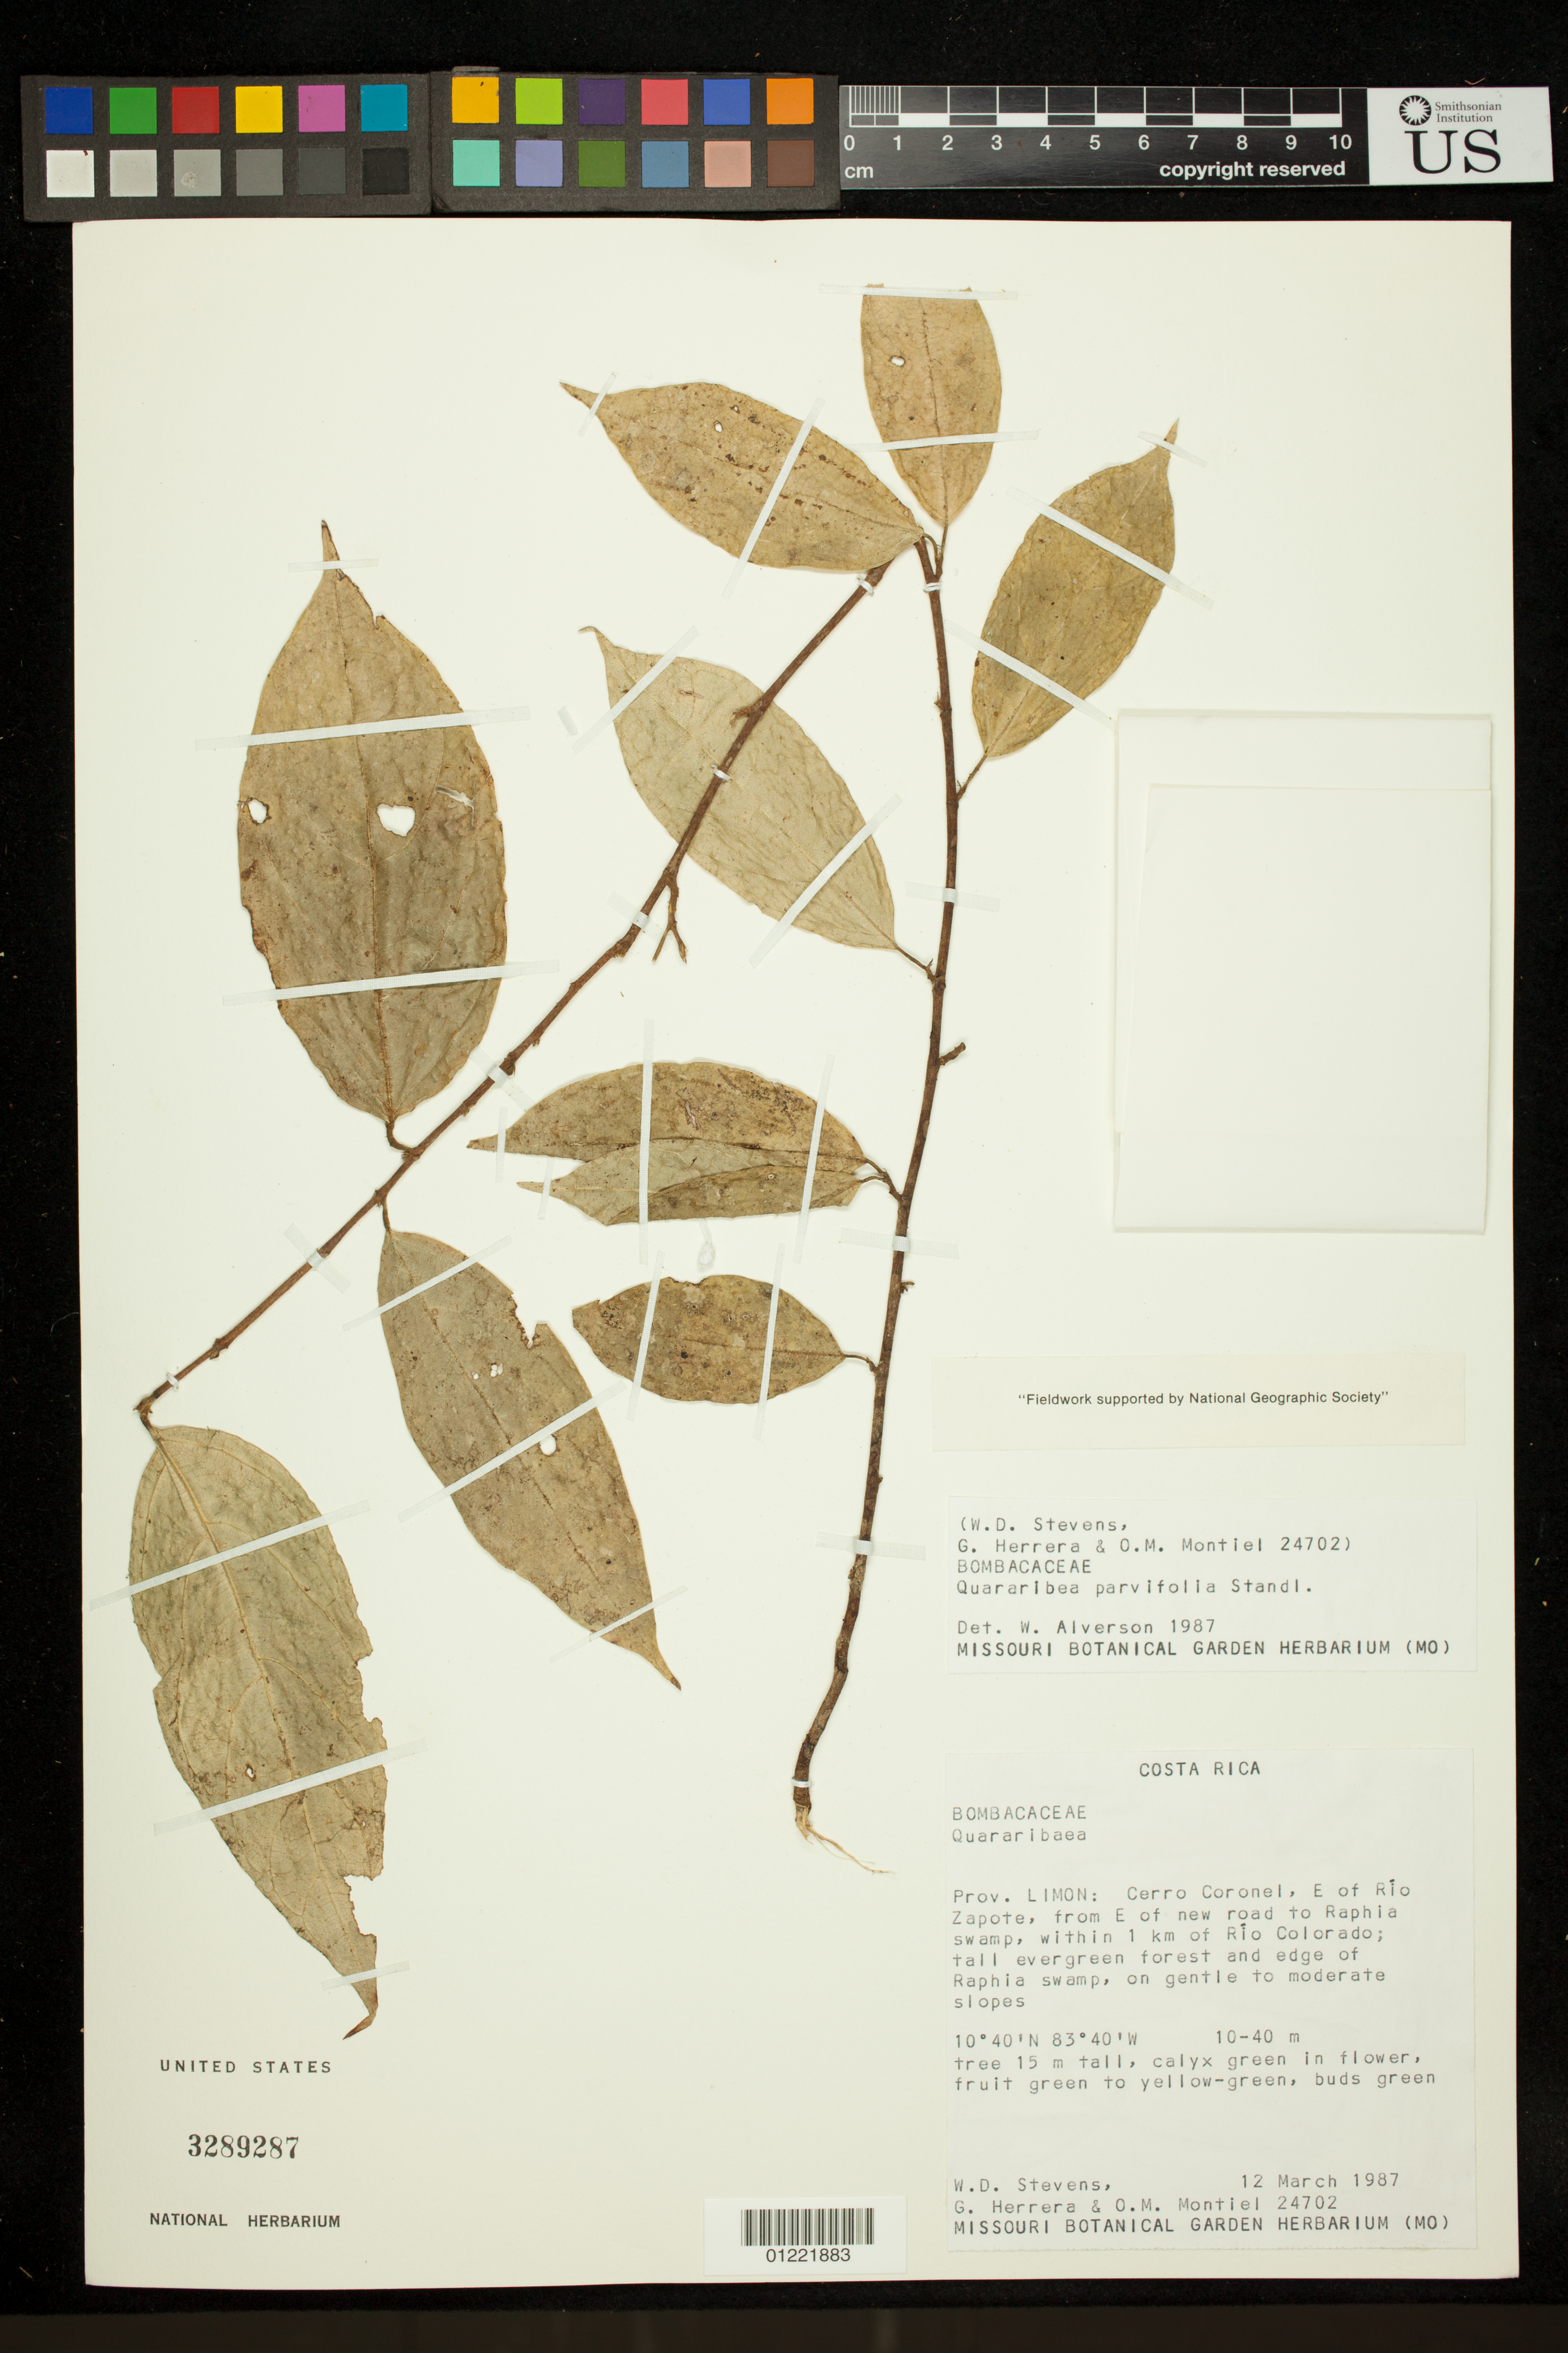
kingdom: Plantae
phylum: Tracheophyta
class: Magnoliopsida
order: Malvales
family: Malvaceae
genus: Quararibea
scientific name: Quararibea parviflora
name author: Lundell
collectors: W. D. Stevens, G. Herrera & O. Montiel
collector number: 24702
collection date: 1987-03-12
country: Costa Rica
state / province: Limón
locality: Cerro Coronel, E of Rio Zapote, from E of new road to Raphia swamp, within 1 km of Rio Colorado.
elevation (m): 10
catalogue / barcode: US 3289287